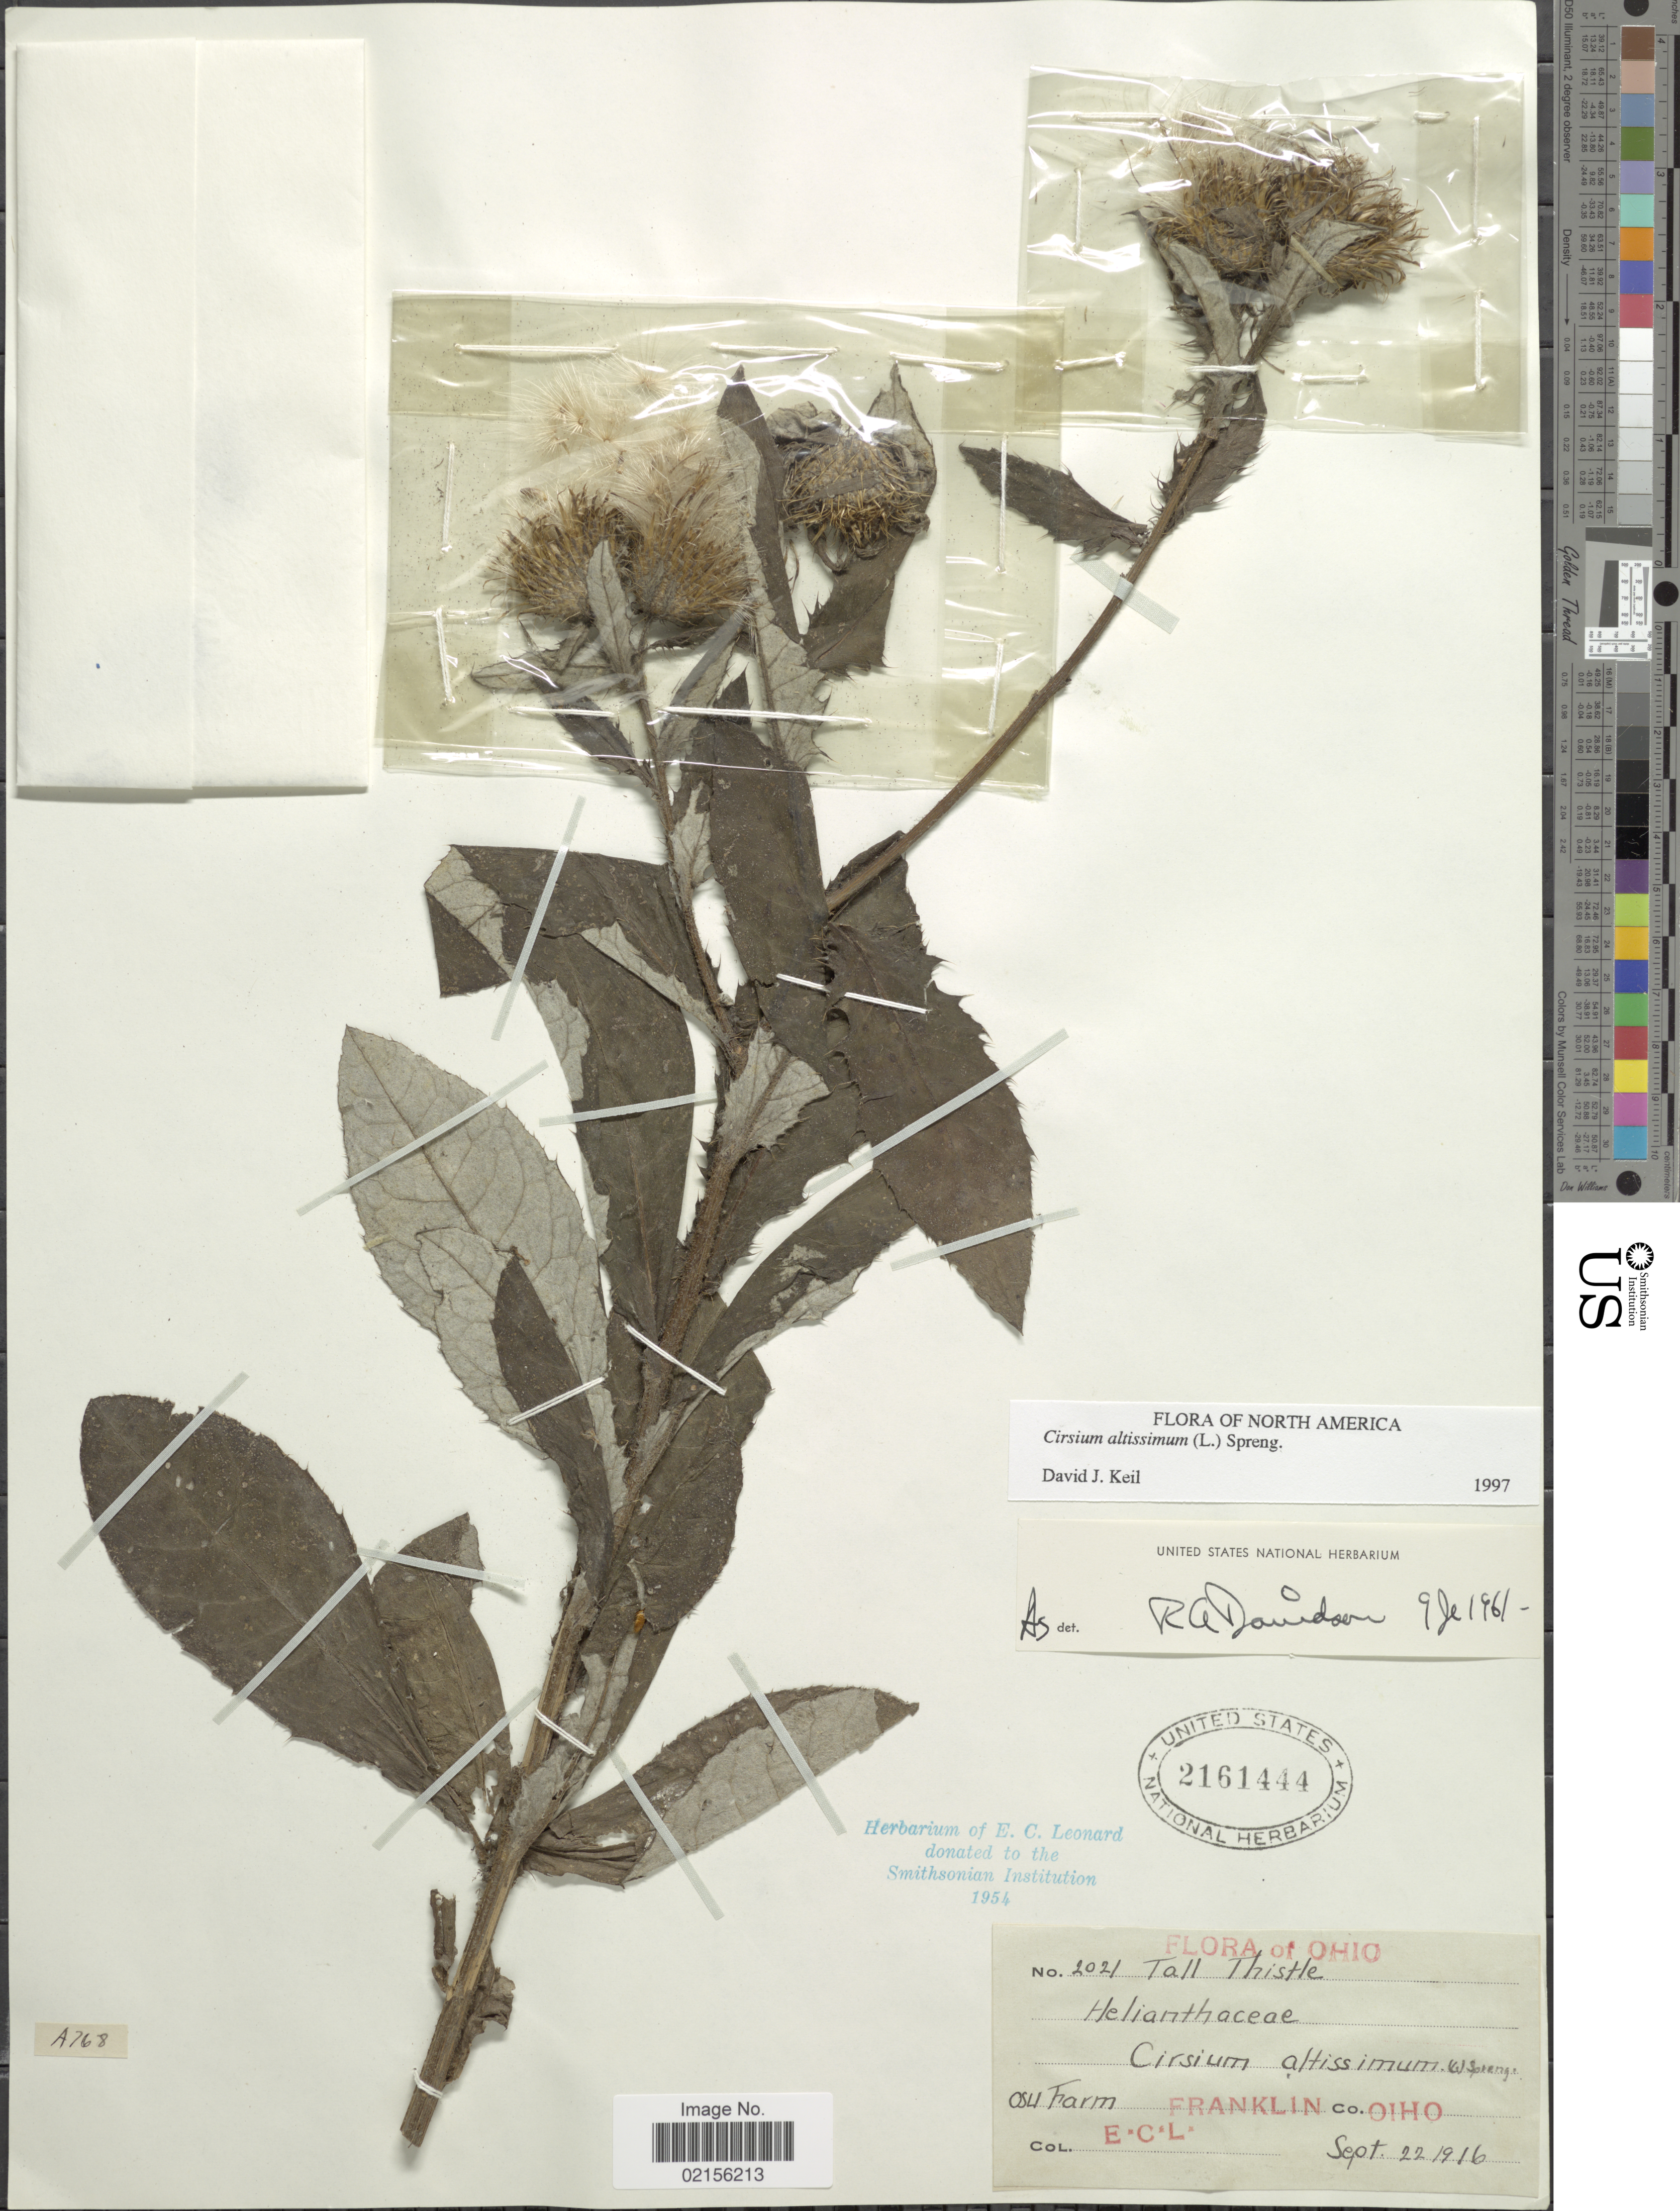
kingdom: Plantae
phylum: Tracheophyta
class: Magnoliopsida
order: Asterales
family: Asteraceae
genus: Cirsium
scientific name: Cirsium altissimum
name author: (L.) Spreng.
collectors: E. C. Leonard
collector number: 2021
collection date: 1916-09-22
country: United States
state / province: Ohio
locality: Osu Farm, FRanklin Co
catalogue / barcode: US 2161444